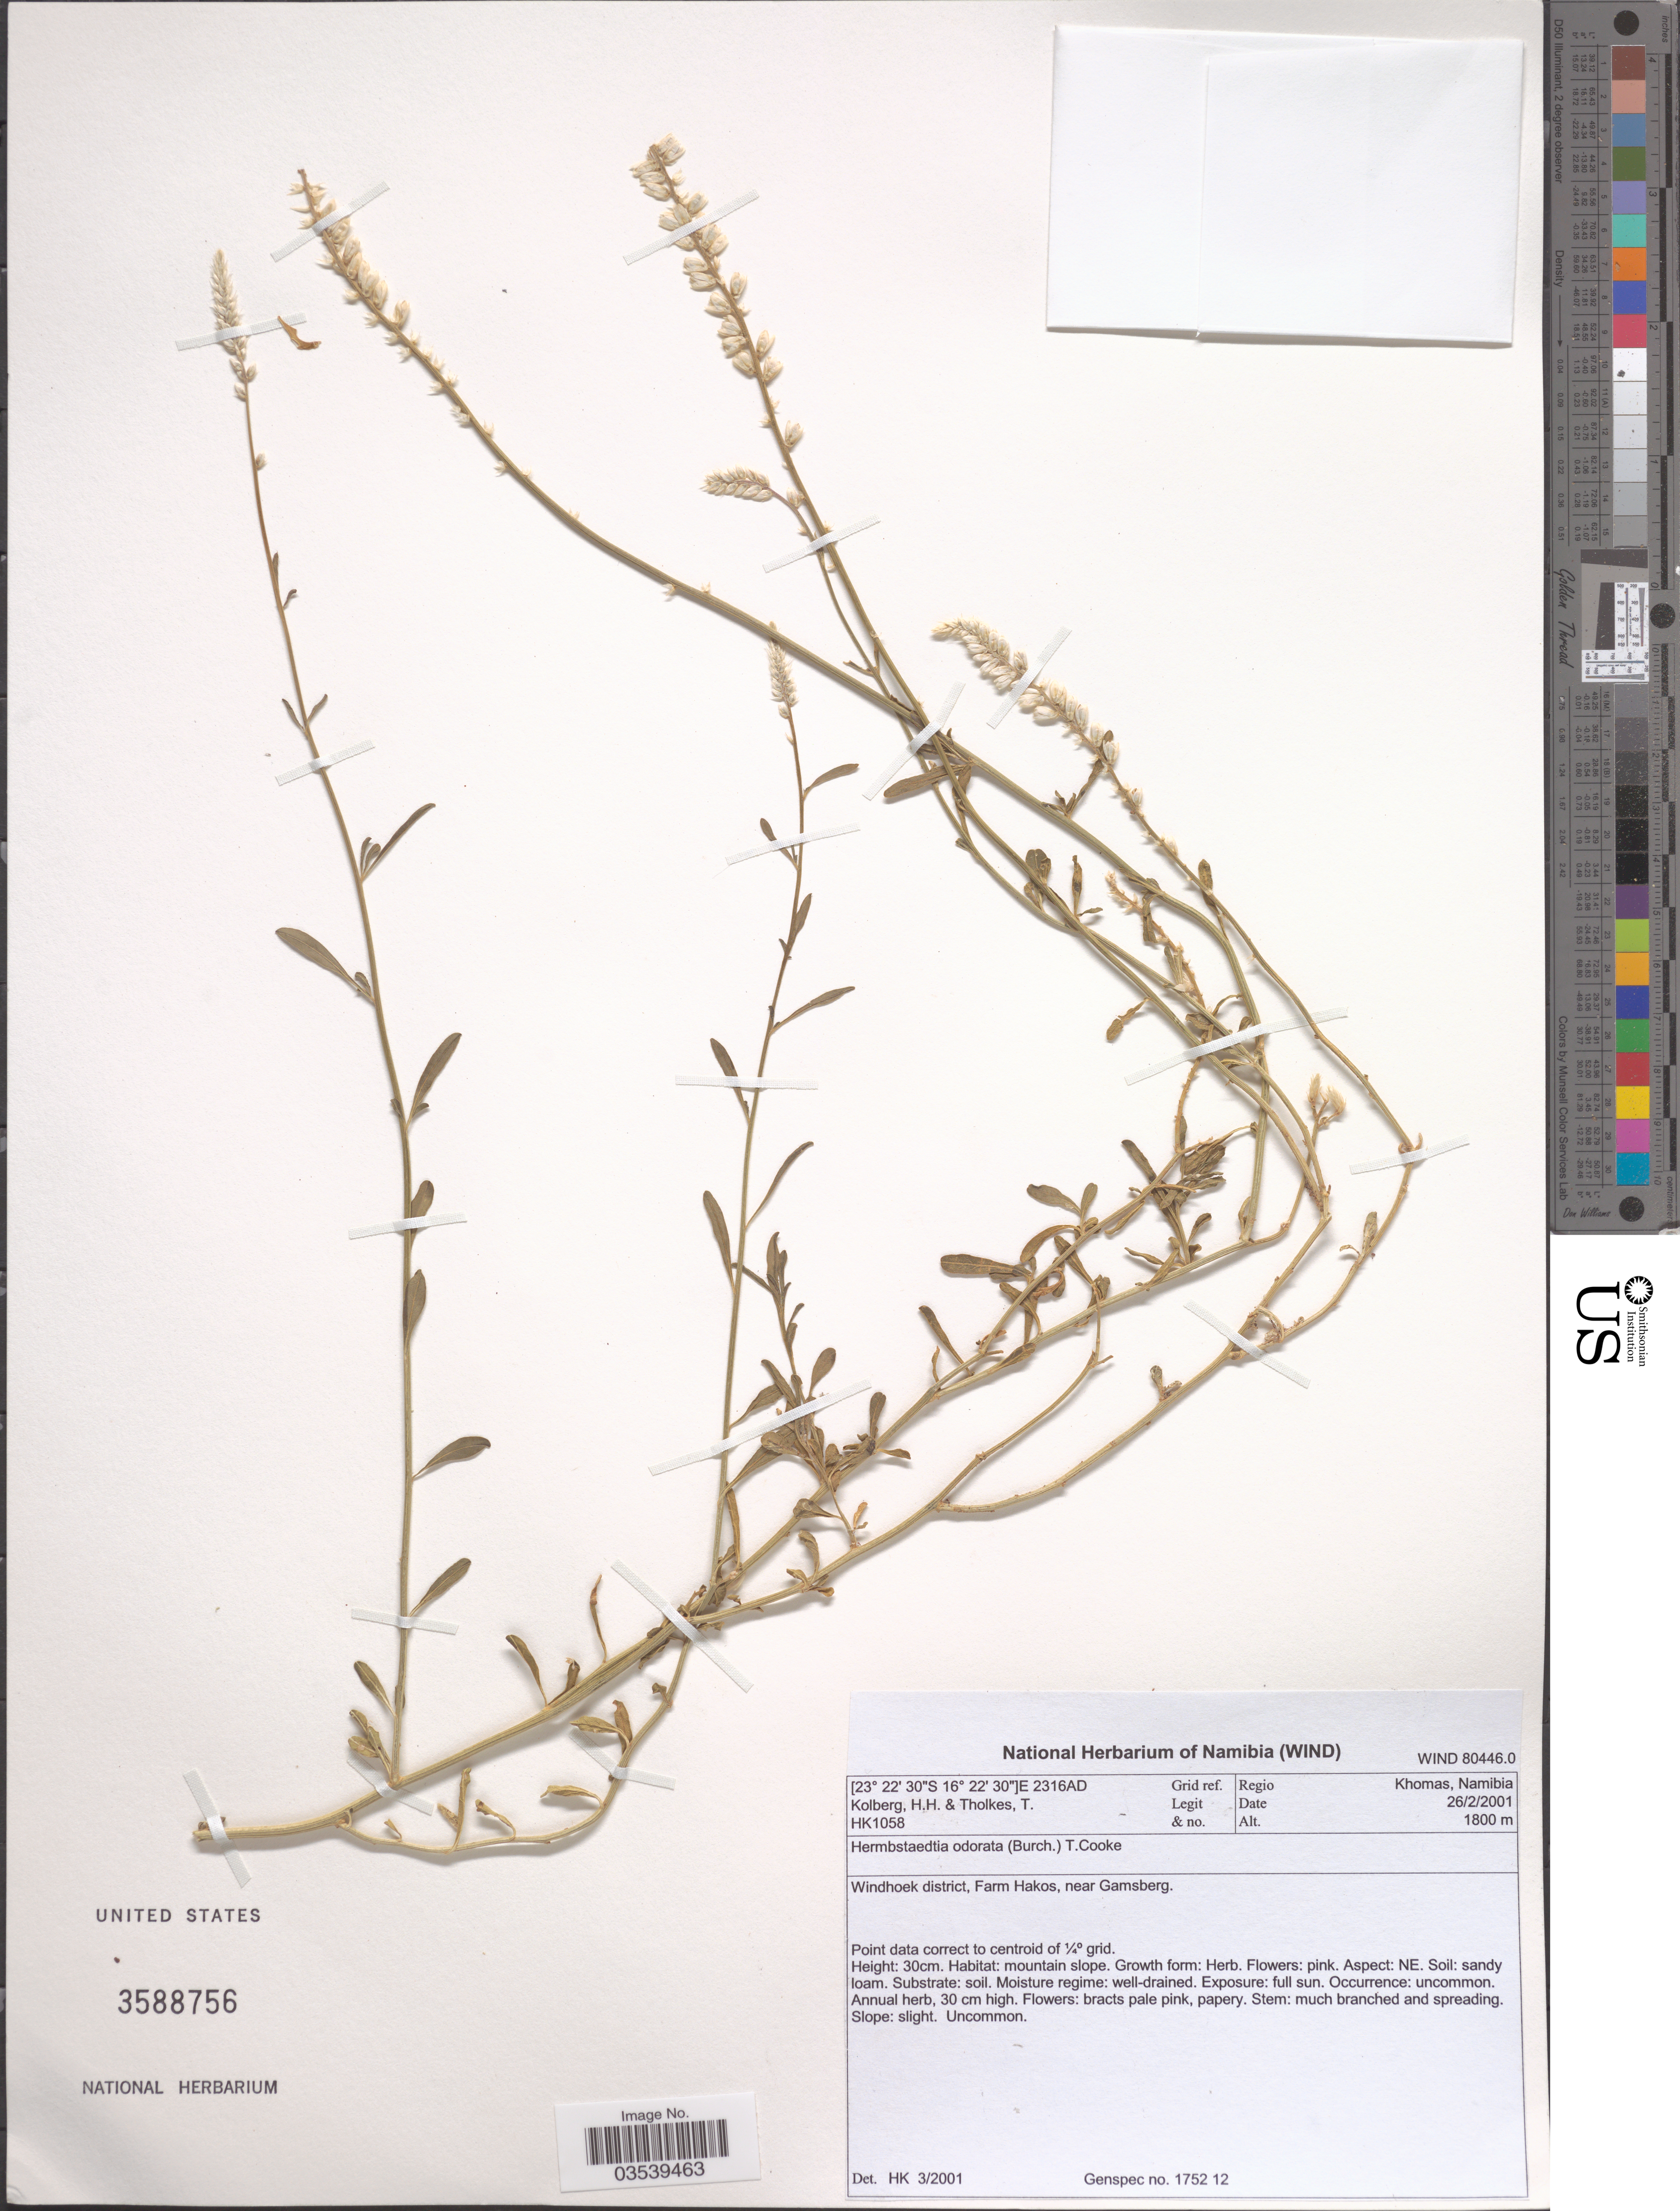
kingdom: Plantae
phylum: Tracheophyta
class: Magnoliopsida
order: Caryophyllales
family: Amaranthaceae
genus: Hermbstaedtia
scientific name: Hermbstaedtia odorata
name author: (Burch.) T. Cooke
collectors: H. H. Kolberg & T. Tholkes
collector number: HK1058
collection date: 2001-02-26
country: Namibia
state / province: Khomas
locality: Grid ref. [2316AD]. Windhoek district, Farm Hakos, near Gamsberg.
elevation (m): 1800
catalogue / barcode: US 3588756